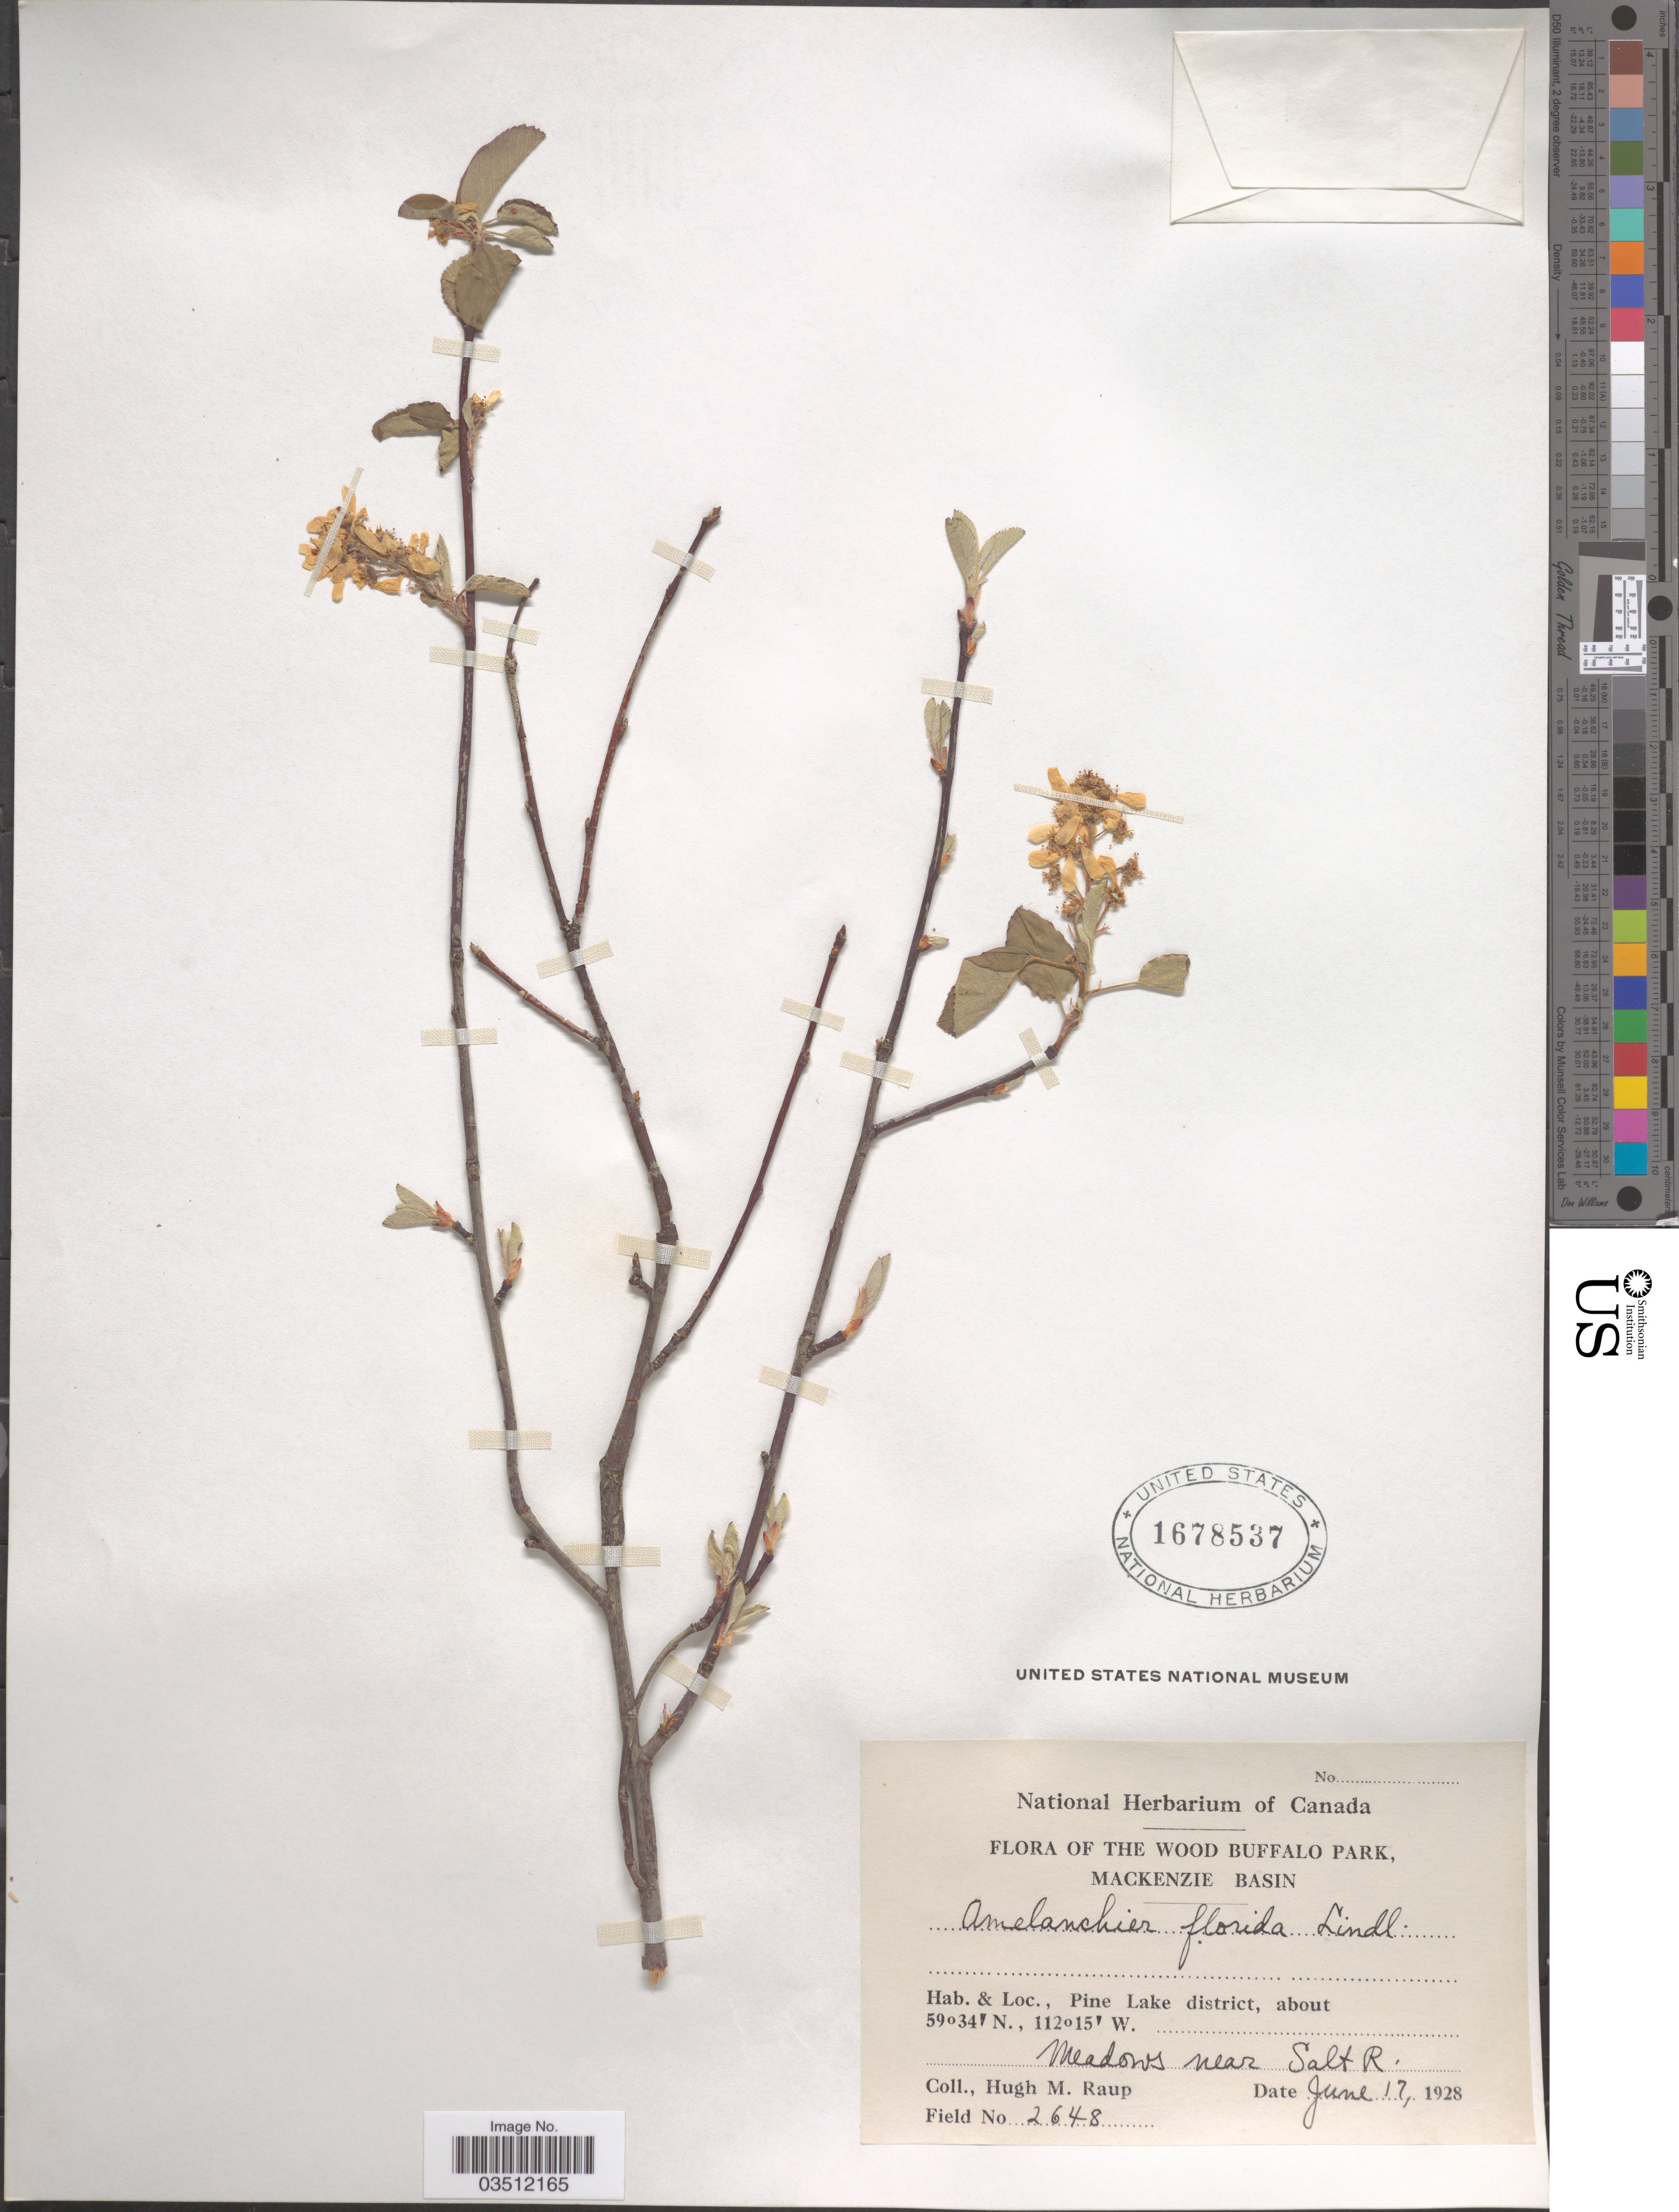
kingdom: Plantae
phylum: Tracheophyta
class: Magnoliopsida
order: Rosales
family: Rosaceae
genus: Amelanchier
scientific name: Amelanchier florida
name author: Lindl.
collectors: H. Raup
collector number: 2648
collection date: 1928-06-17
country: Canada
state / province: Alberta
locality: Wood Buffalo Park, Mackenzie Basin. Pine Lake district. Meadows near Salt R.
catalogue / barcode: US 1678537